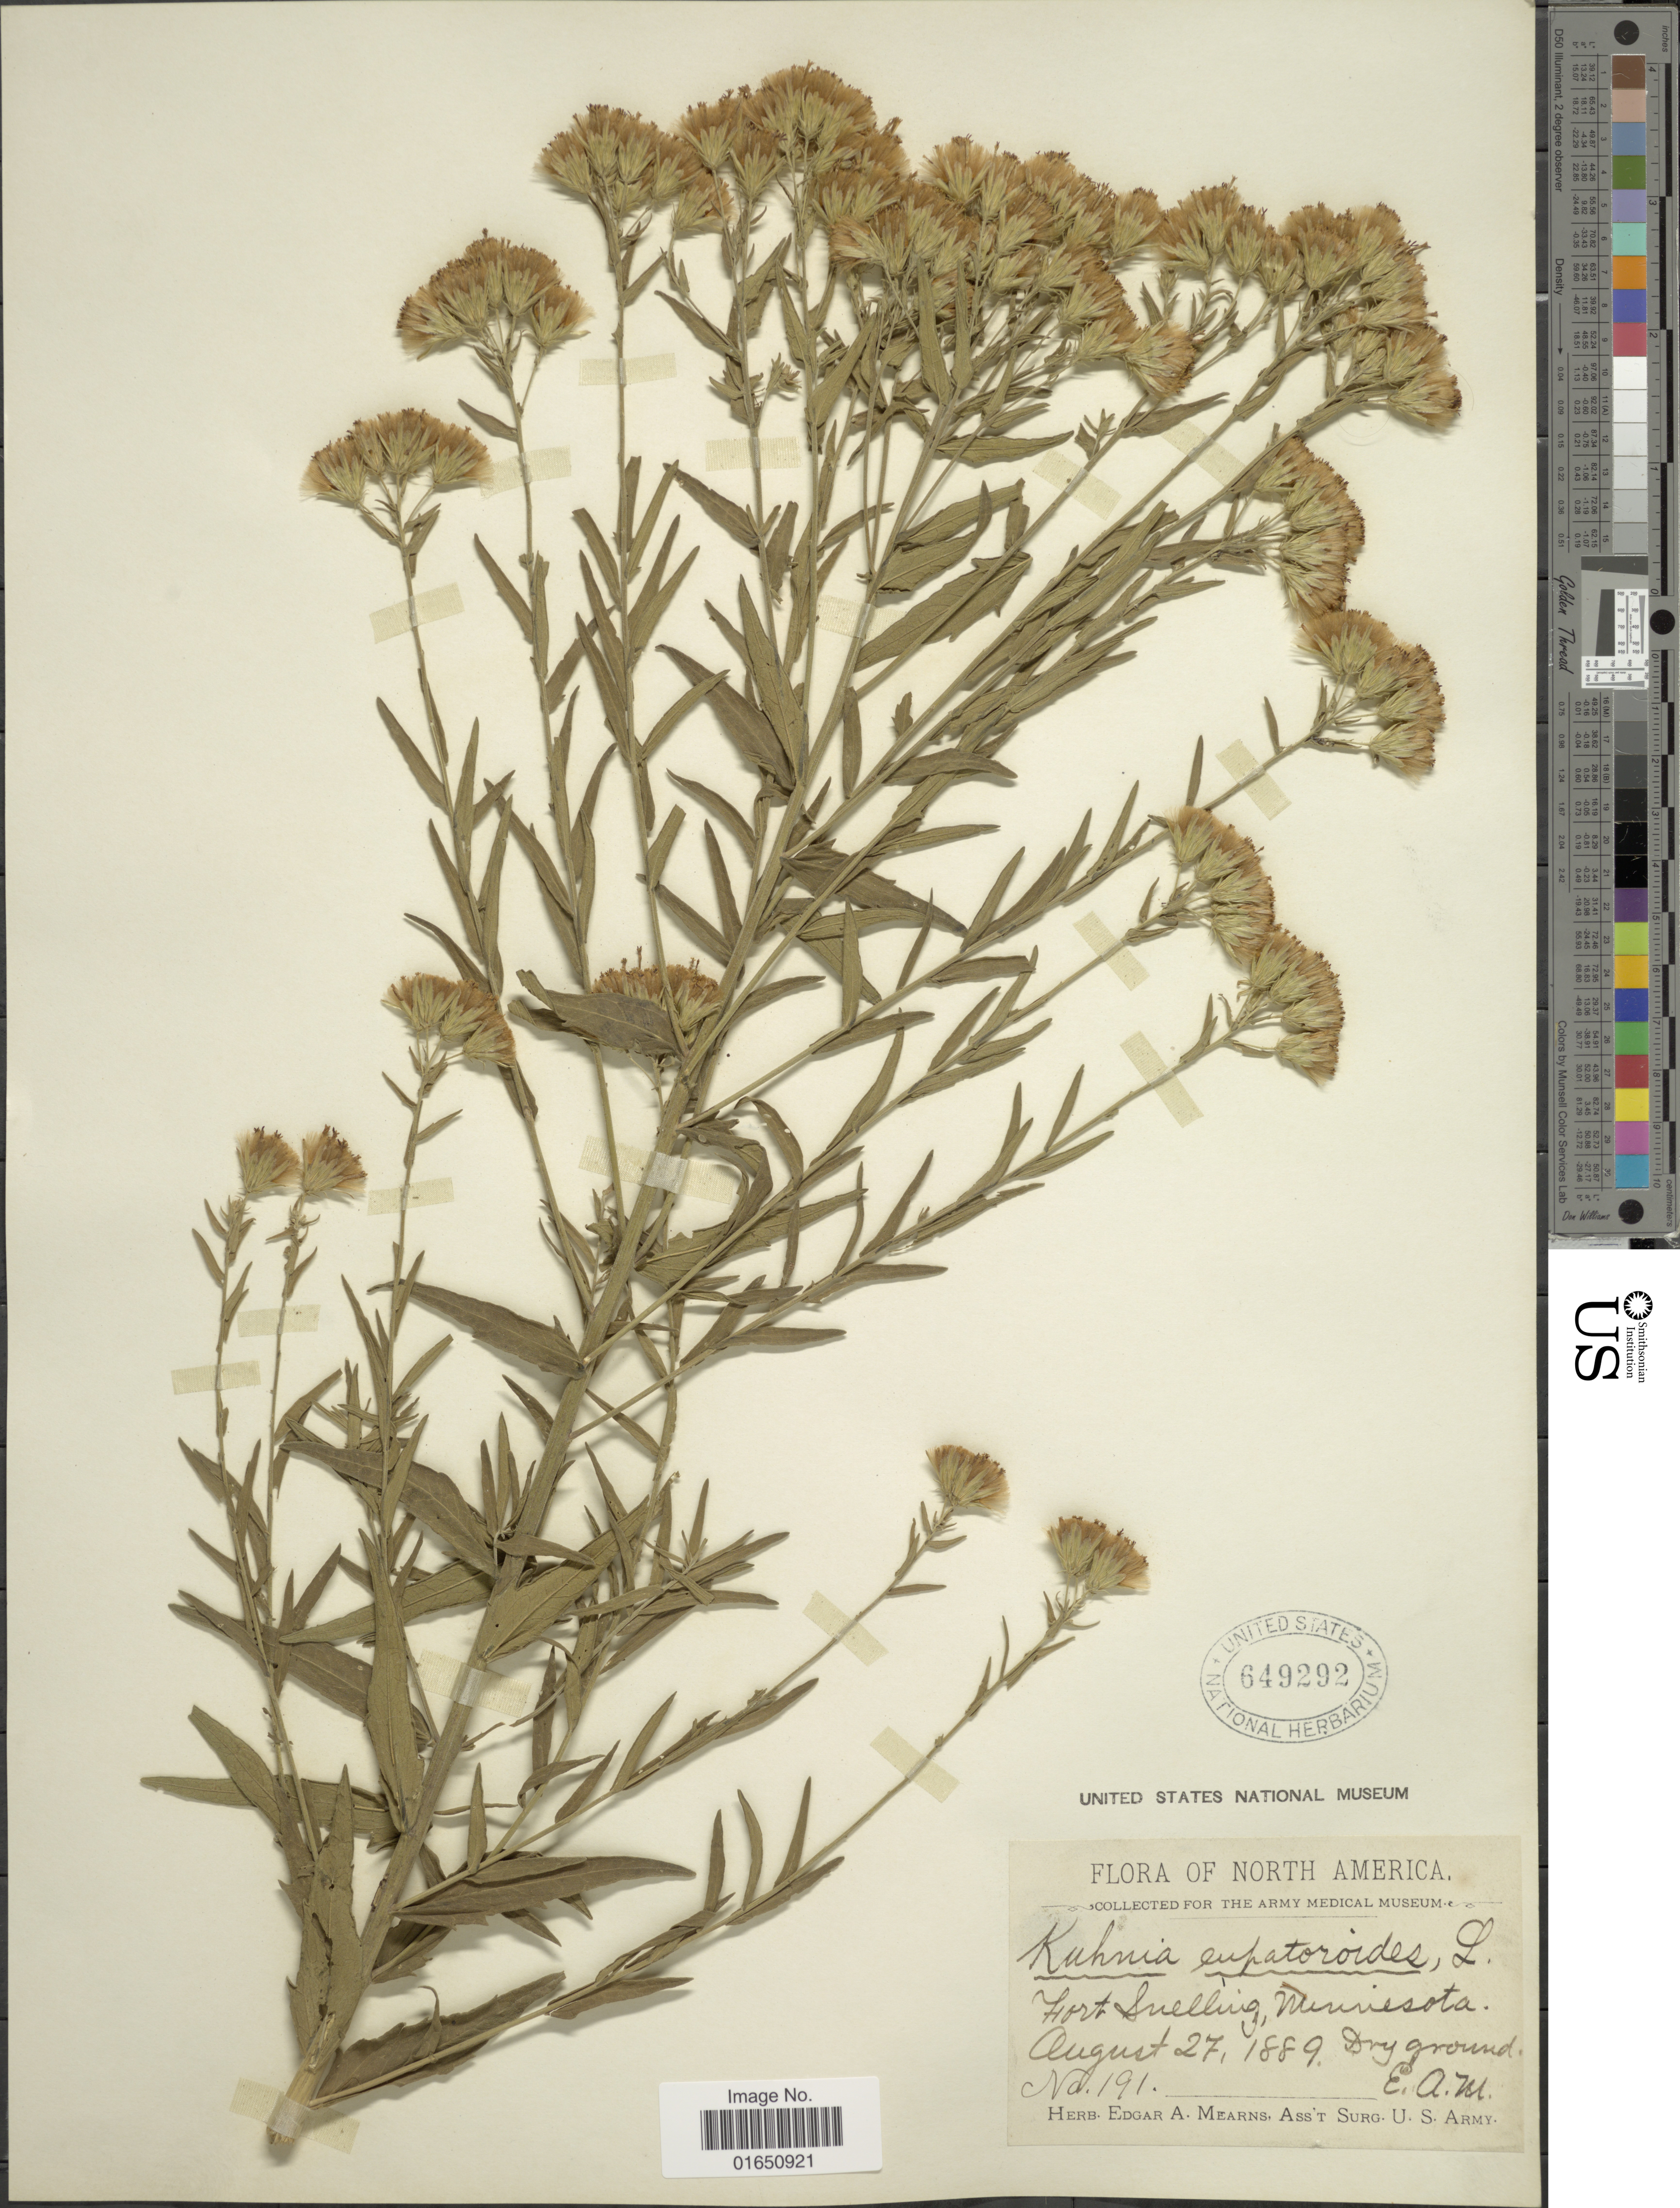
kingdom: Plantae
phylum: Tracheophyta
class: Magnoliopsida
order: Asterales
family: Asteraceae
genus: Brickellia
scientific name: Brickellia eupatorioides var. corymbulosa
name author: (Torr. & A. Gray) Shinners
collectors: ex herb. Edgar A. Mearns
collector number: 191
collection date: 1889-08-27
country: United States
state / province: Minnesota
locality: Fort Snelling. North America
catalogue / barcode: US 649292